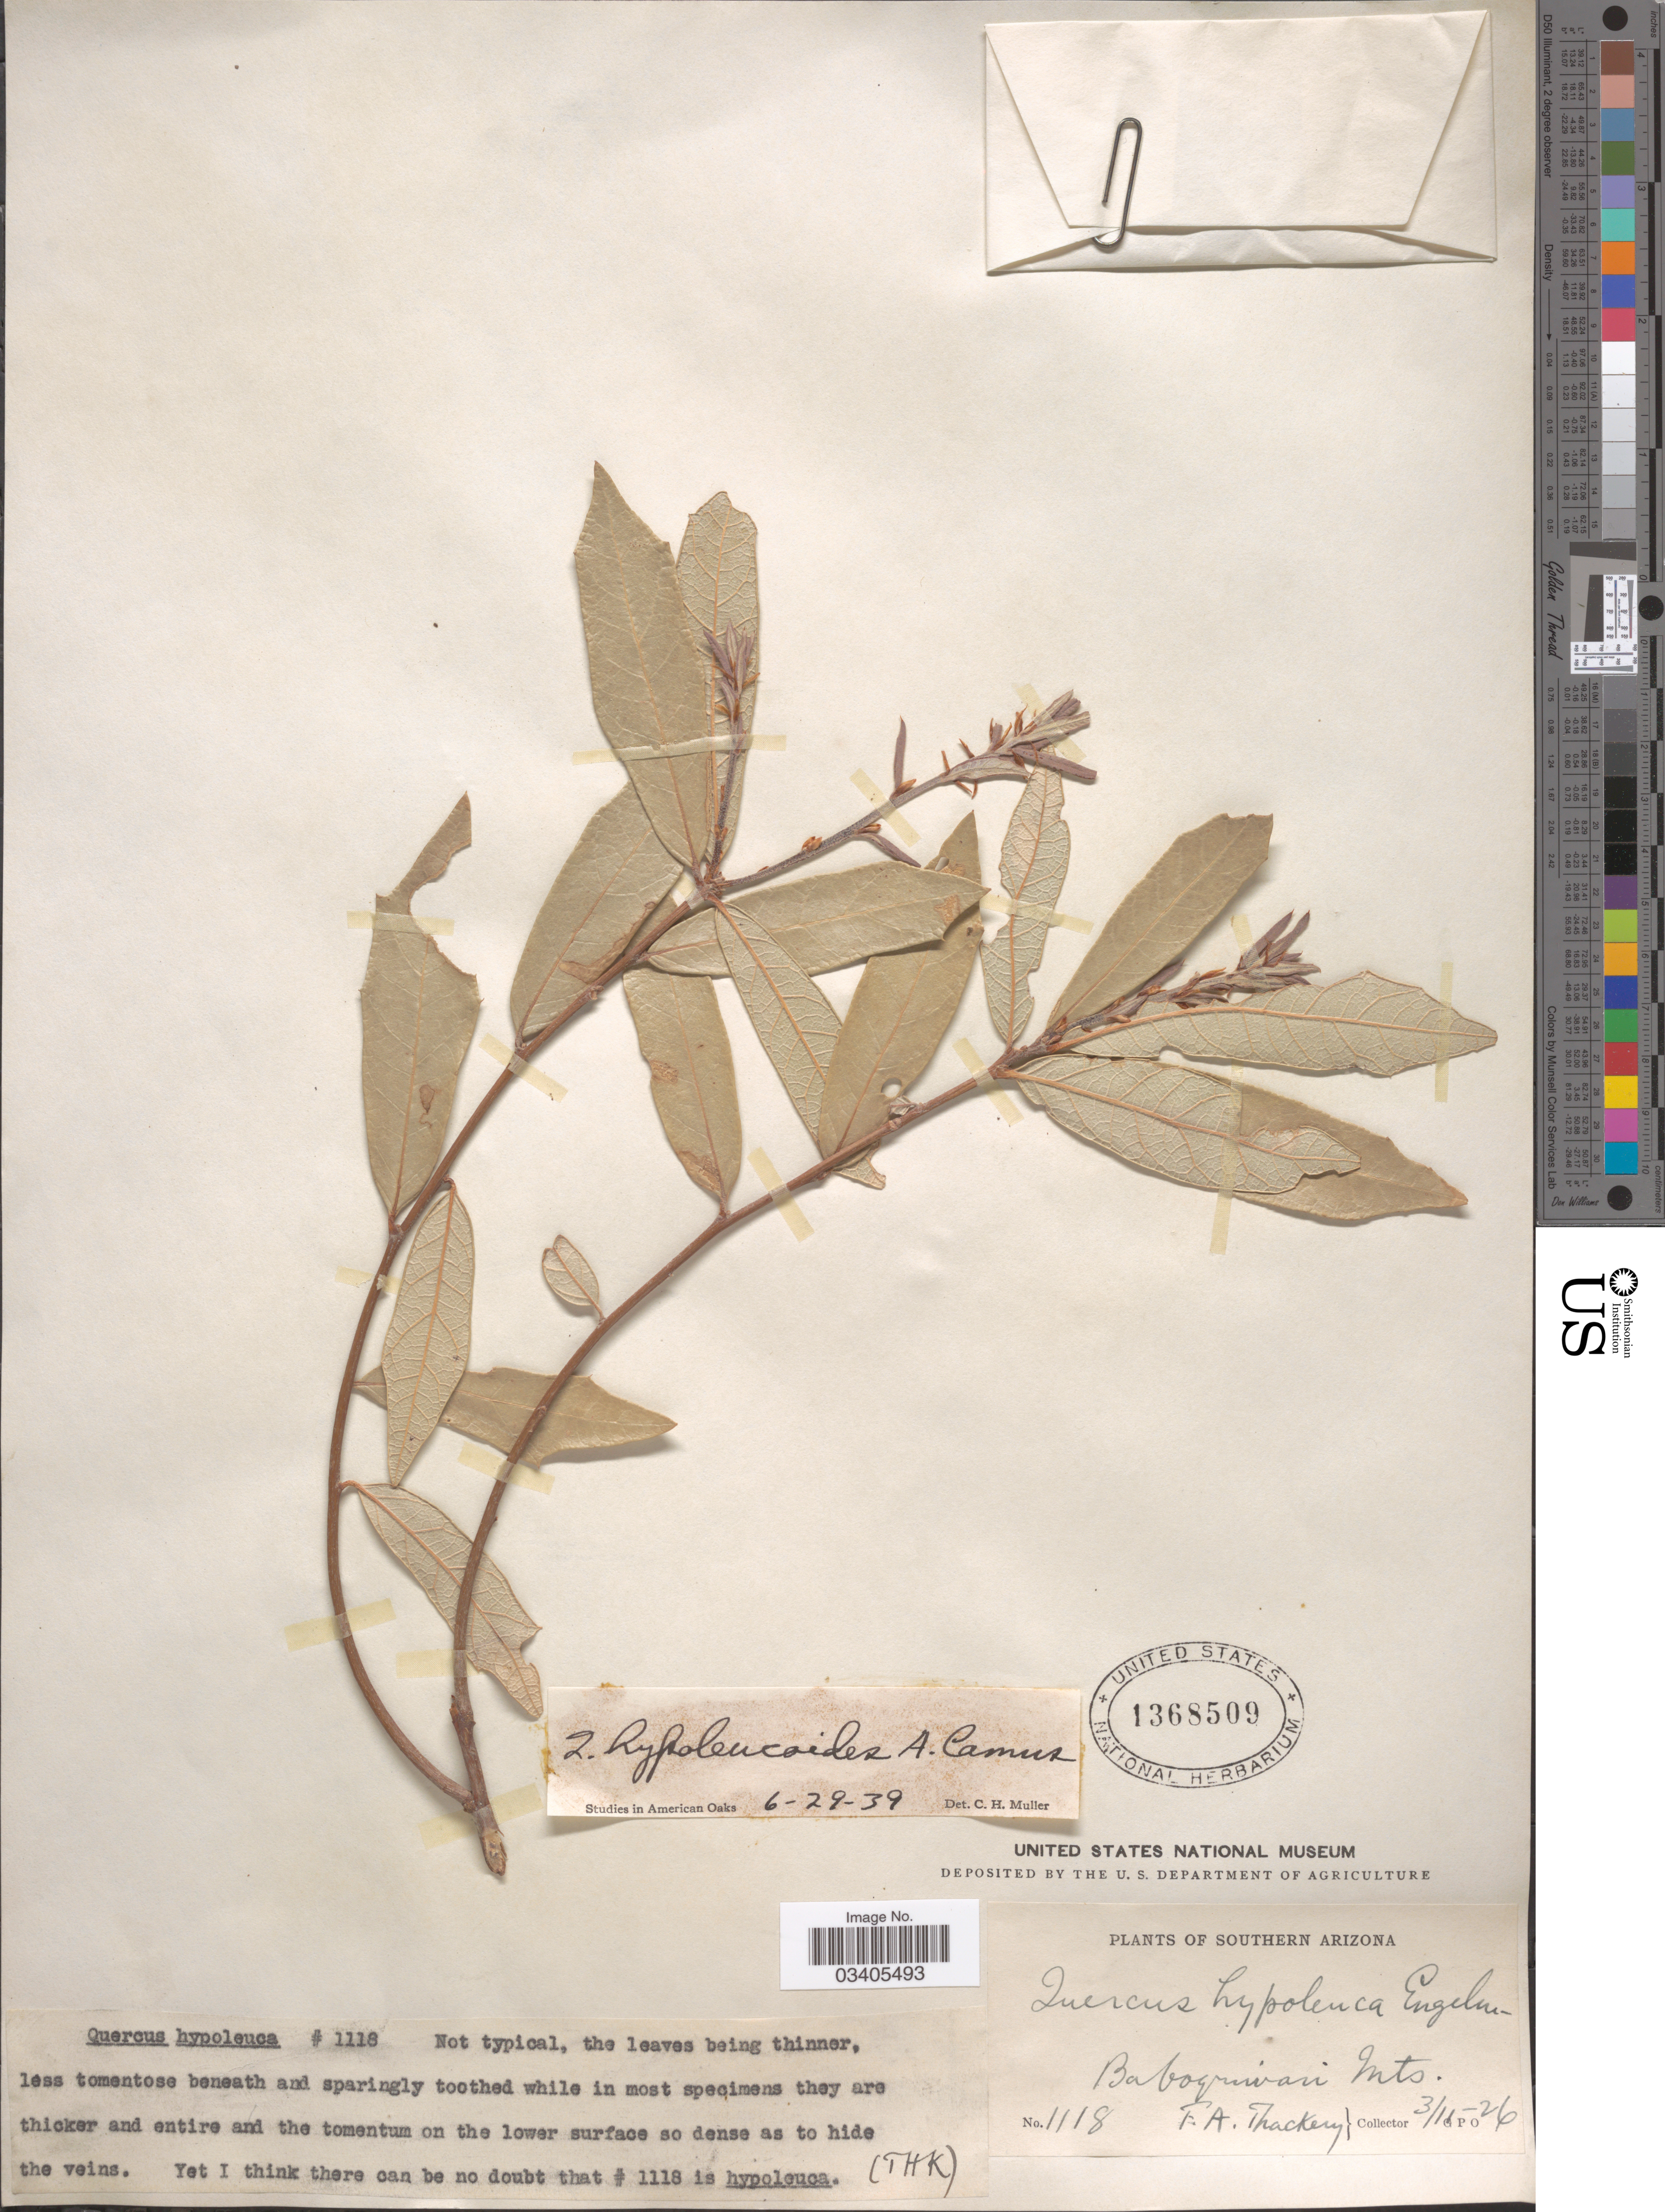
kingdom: Plantae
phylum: Tracheophyta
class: Magnoliopsida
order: Fagales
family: Fagaceae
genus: Quercus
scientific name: Quercus hypoleucoides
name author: A. Camus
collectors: F. Thackery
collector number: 1118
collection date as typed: Transcribed d/m/y: 11/3/26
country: United States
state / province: Arizona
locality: Southern Arizona. Baboquivari Mts.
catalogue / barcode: US 1368509